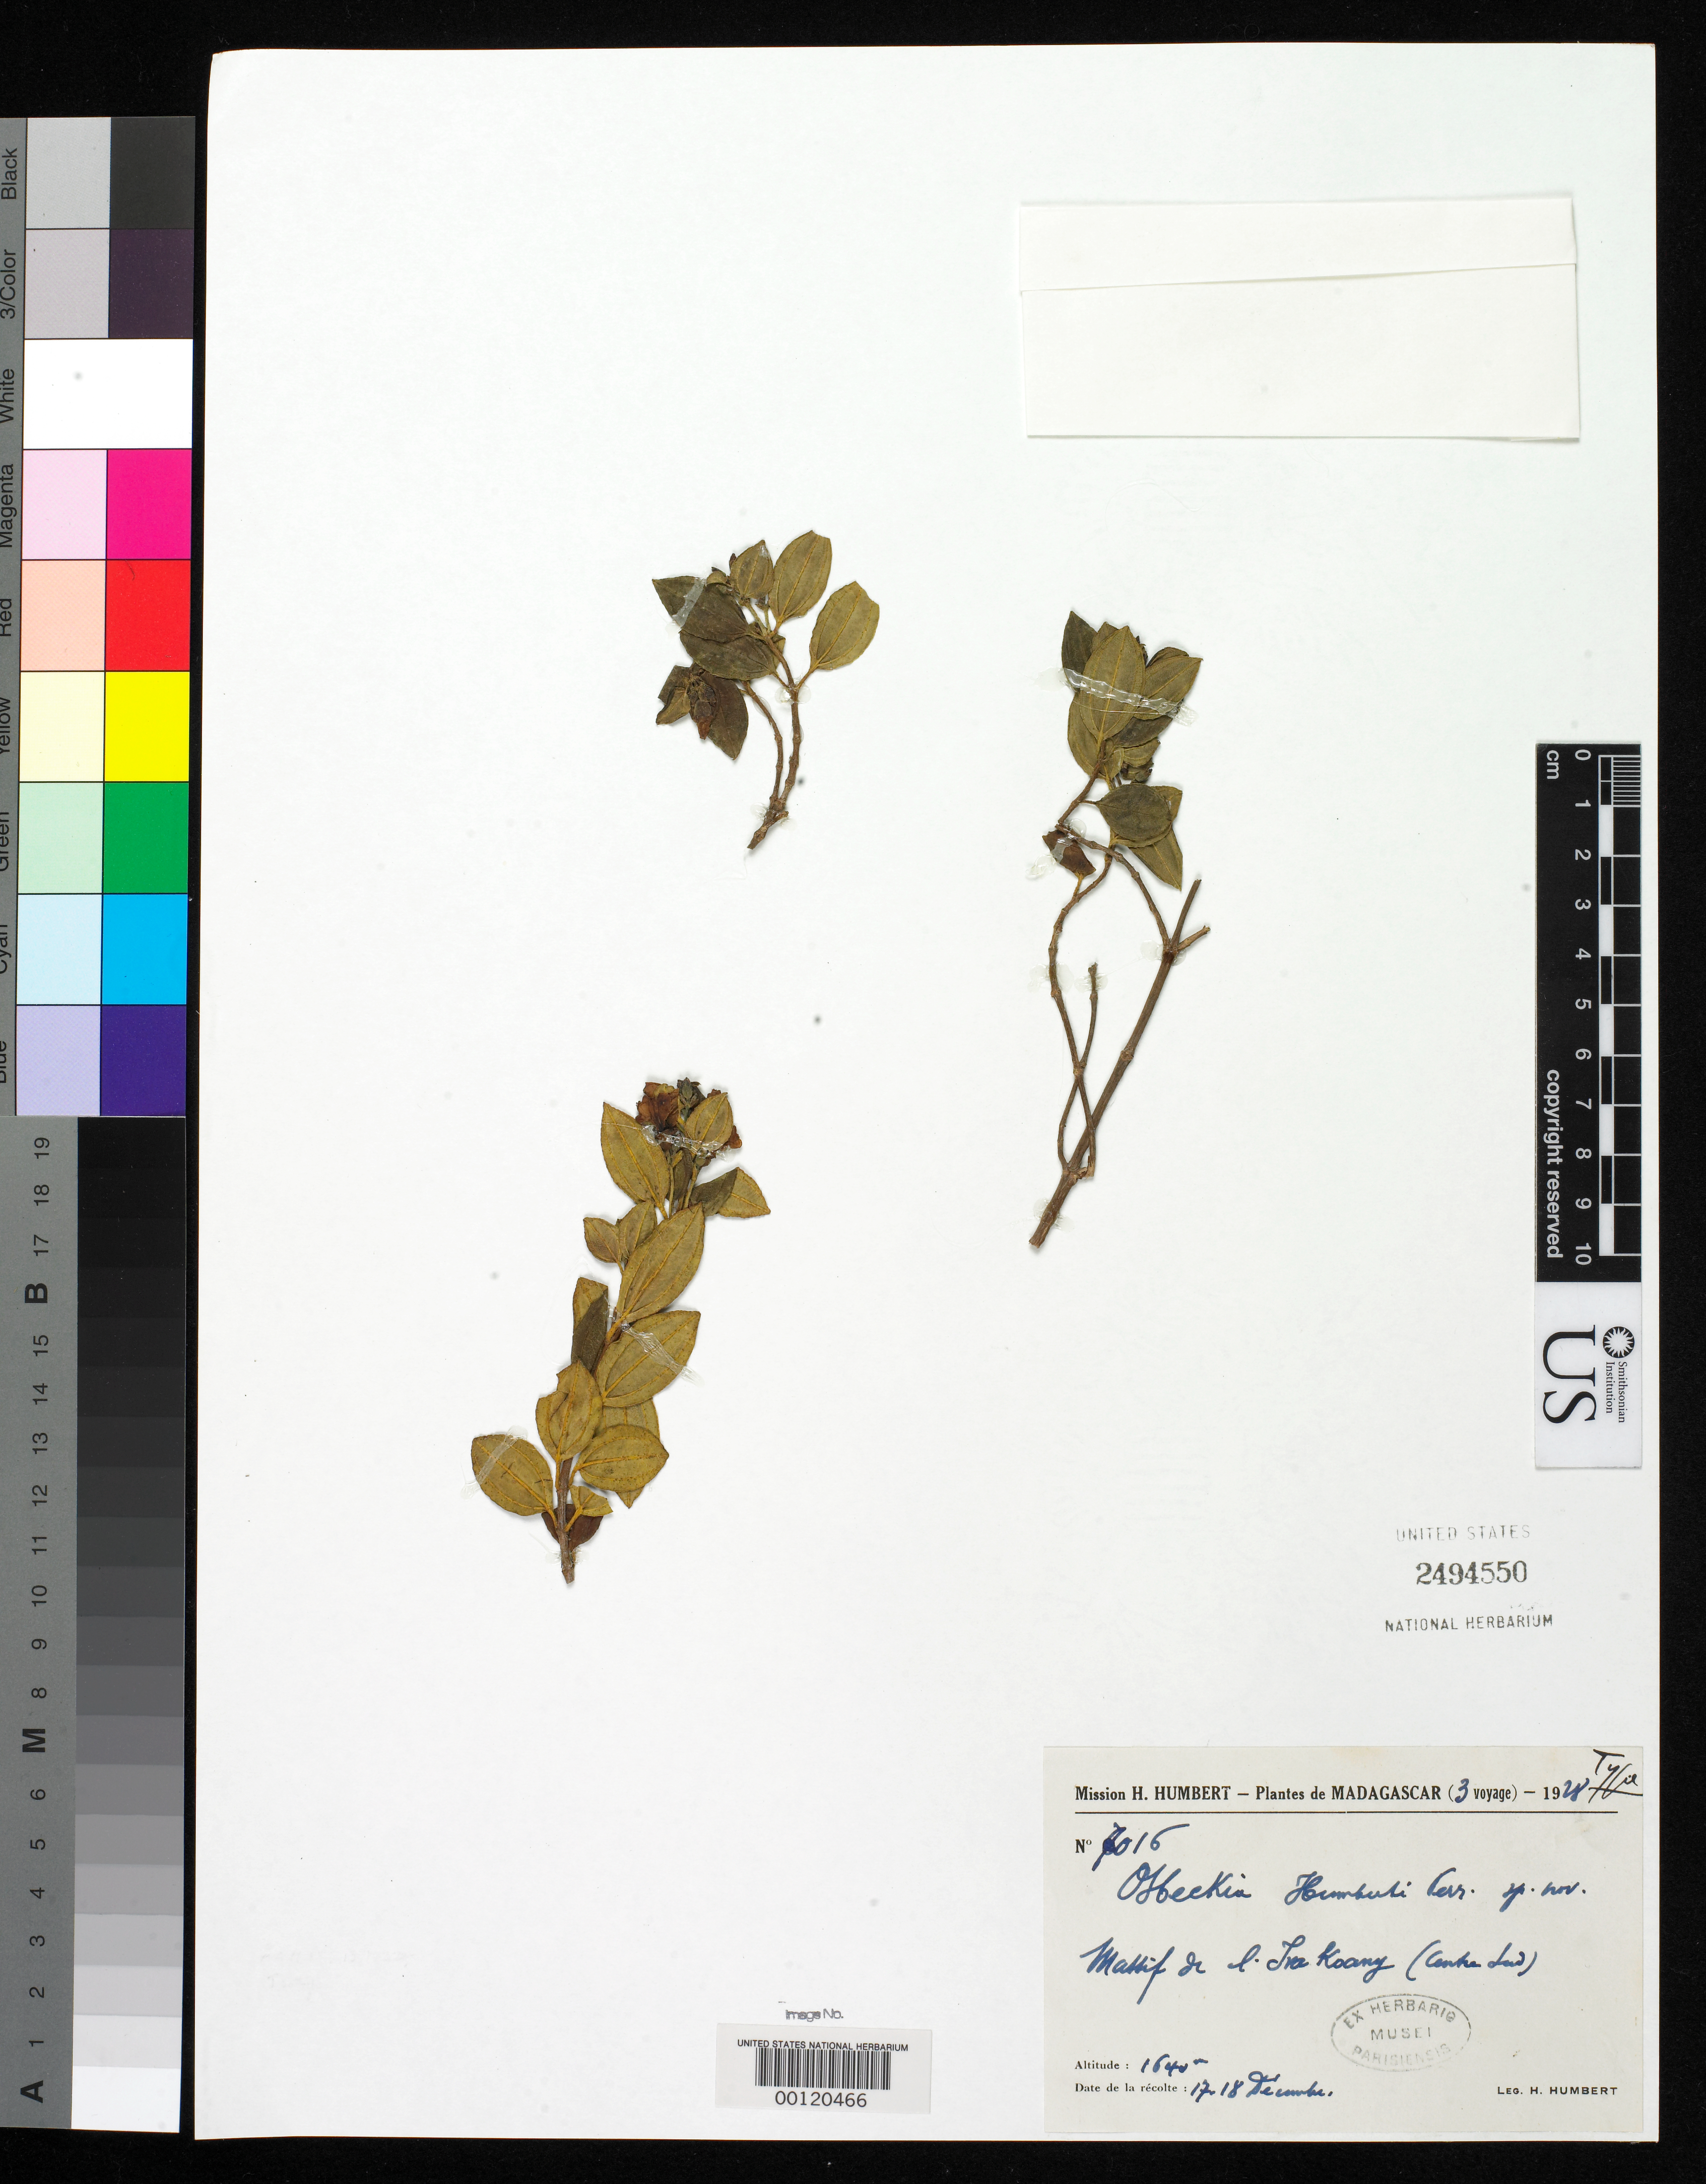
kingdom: Plantae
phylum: Tracheophyta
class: Magnoliopsida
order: Myrtales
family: Melastomataceae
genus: Osbeckia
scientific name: Osbeckia humberti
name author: H. Perrier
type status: Isotype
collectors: H. Humbert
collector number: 7016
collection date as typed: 17 Dec 1928 to 18 Dec 1928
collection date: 1928-12-17/1928-12-18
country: Madagascar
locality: Ivakoany.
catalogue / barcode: US 2494550